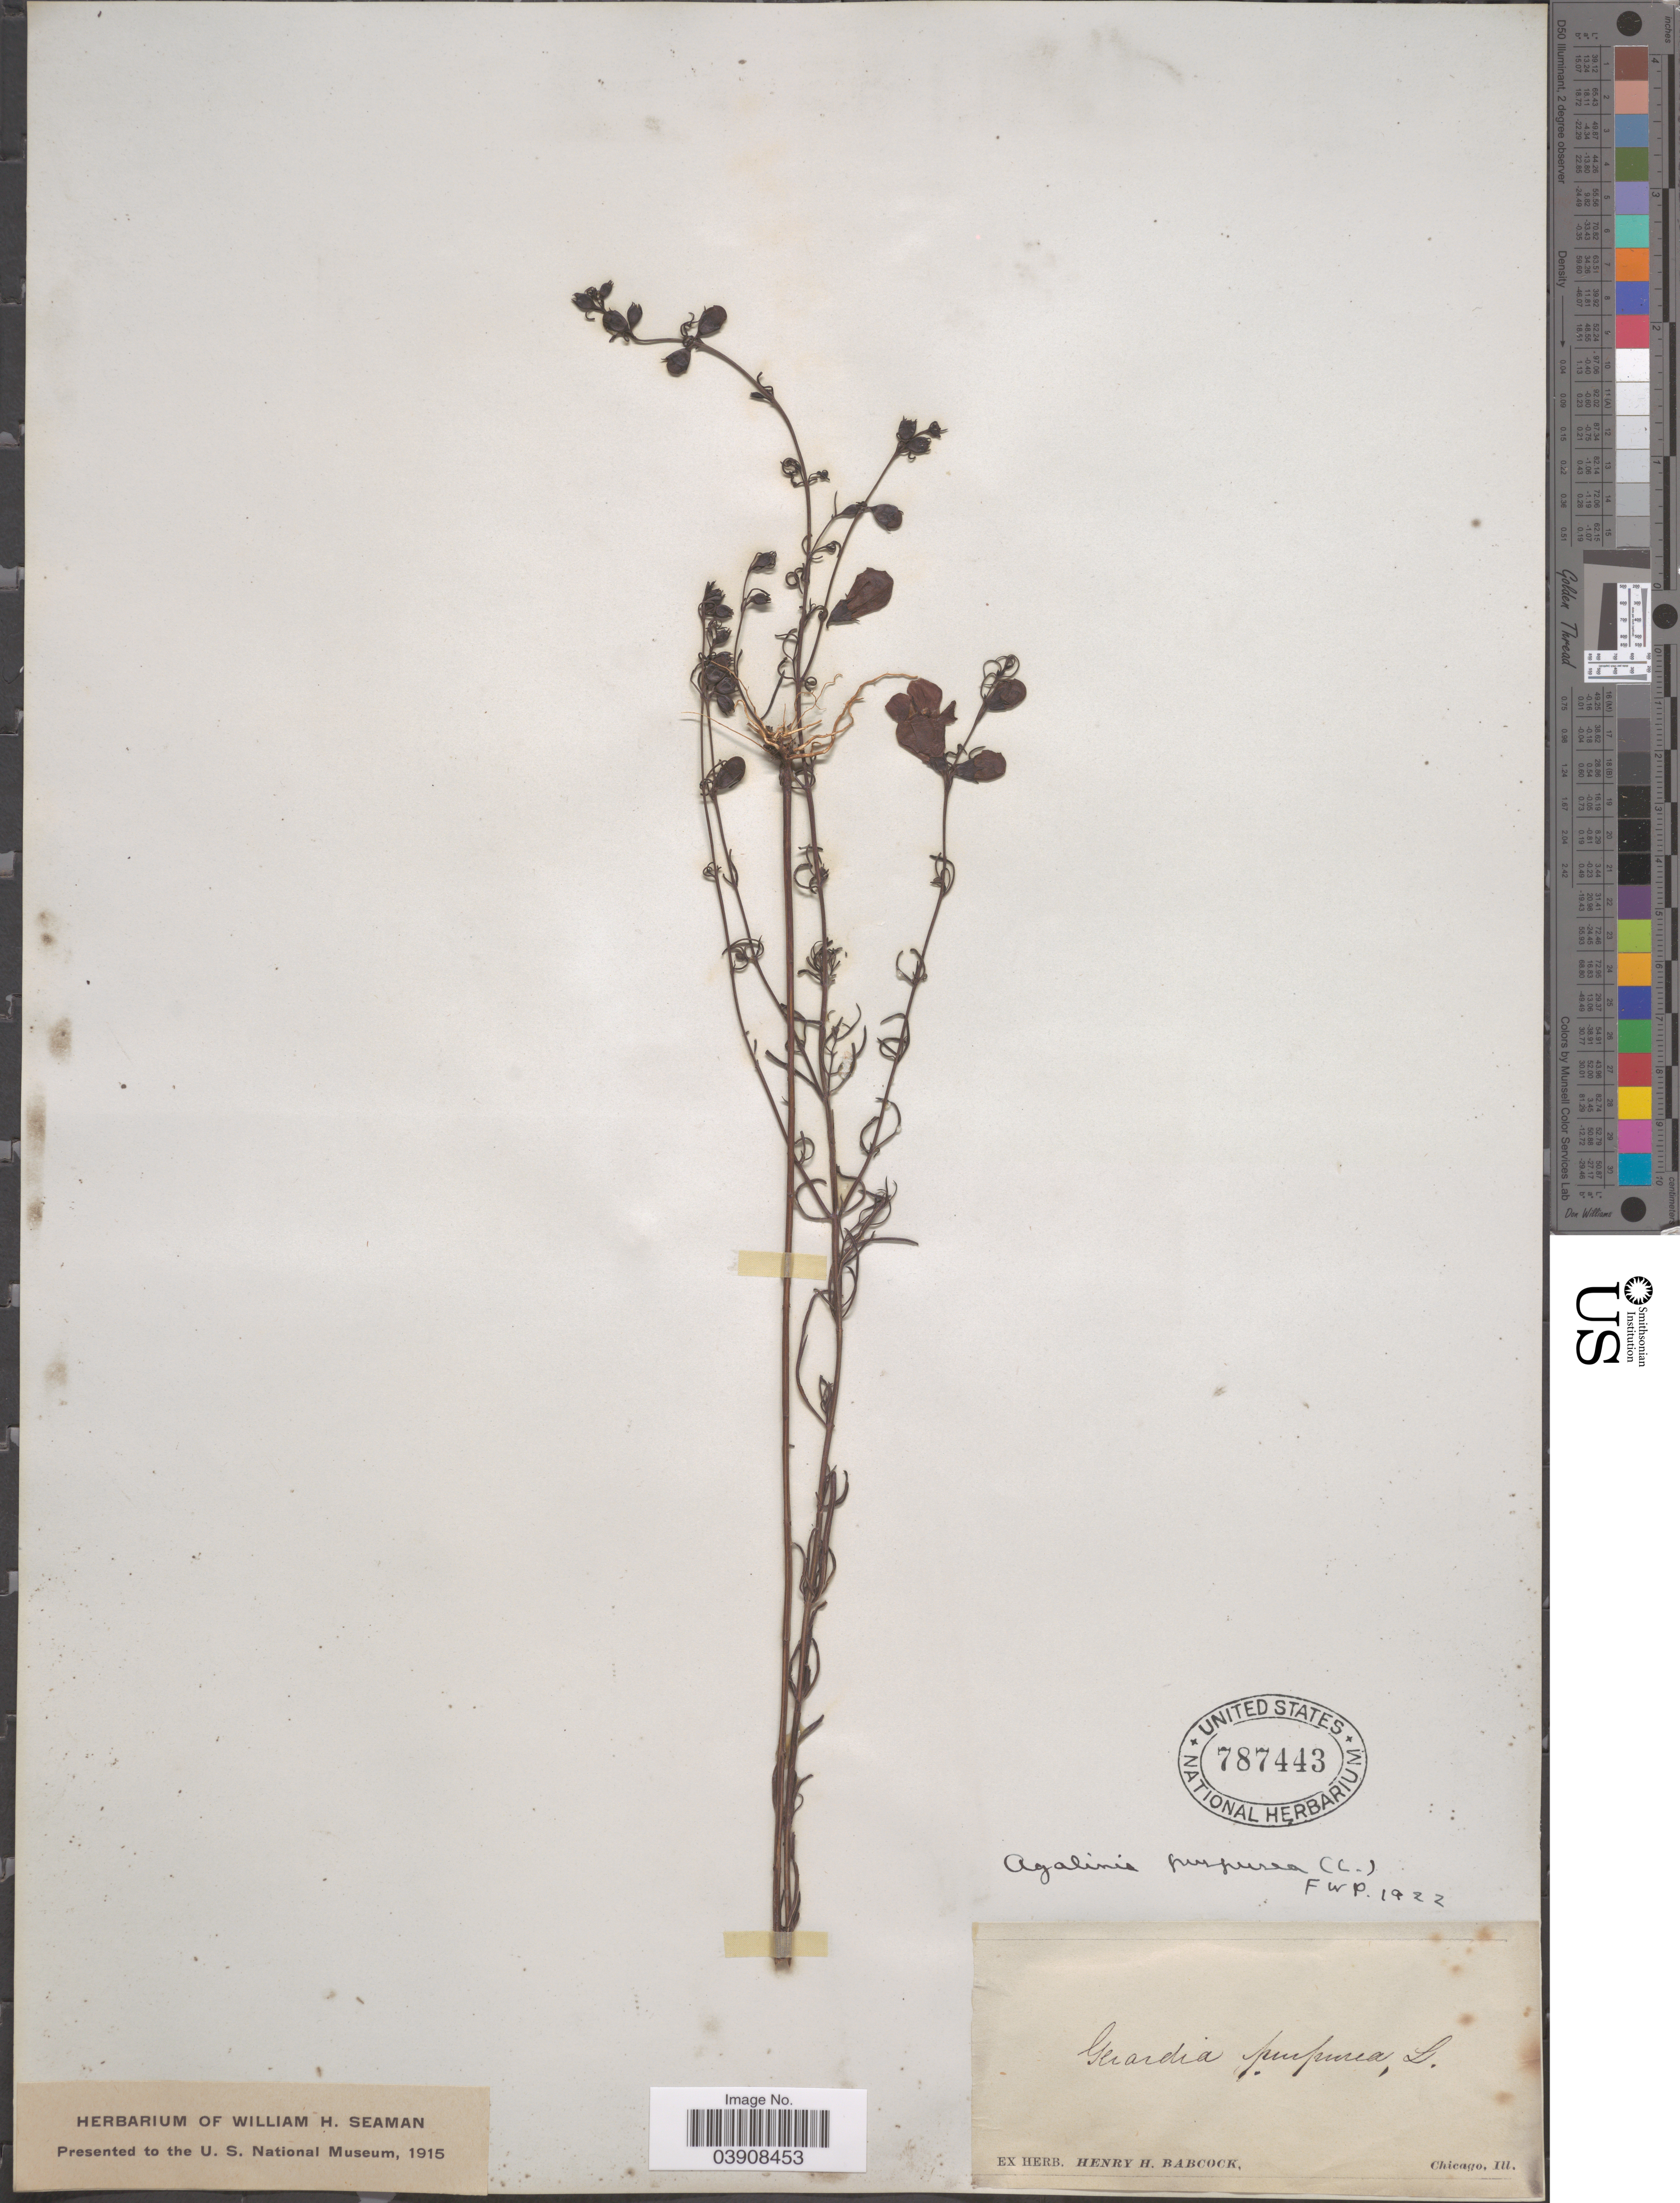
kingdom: Plantae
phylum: Tracheophyta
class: Magnoliopsida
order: Lamiales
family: Orobanchaceae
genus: Agalinis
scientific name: Agalinis purpurea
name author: (L.) Pennell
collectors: ex herb. Henry Homes Babcock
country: United States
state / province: Illinois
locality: Chicago.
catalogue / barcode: US 787443